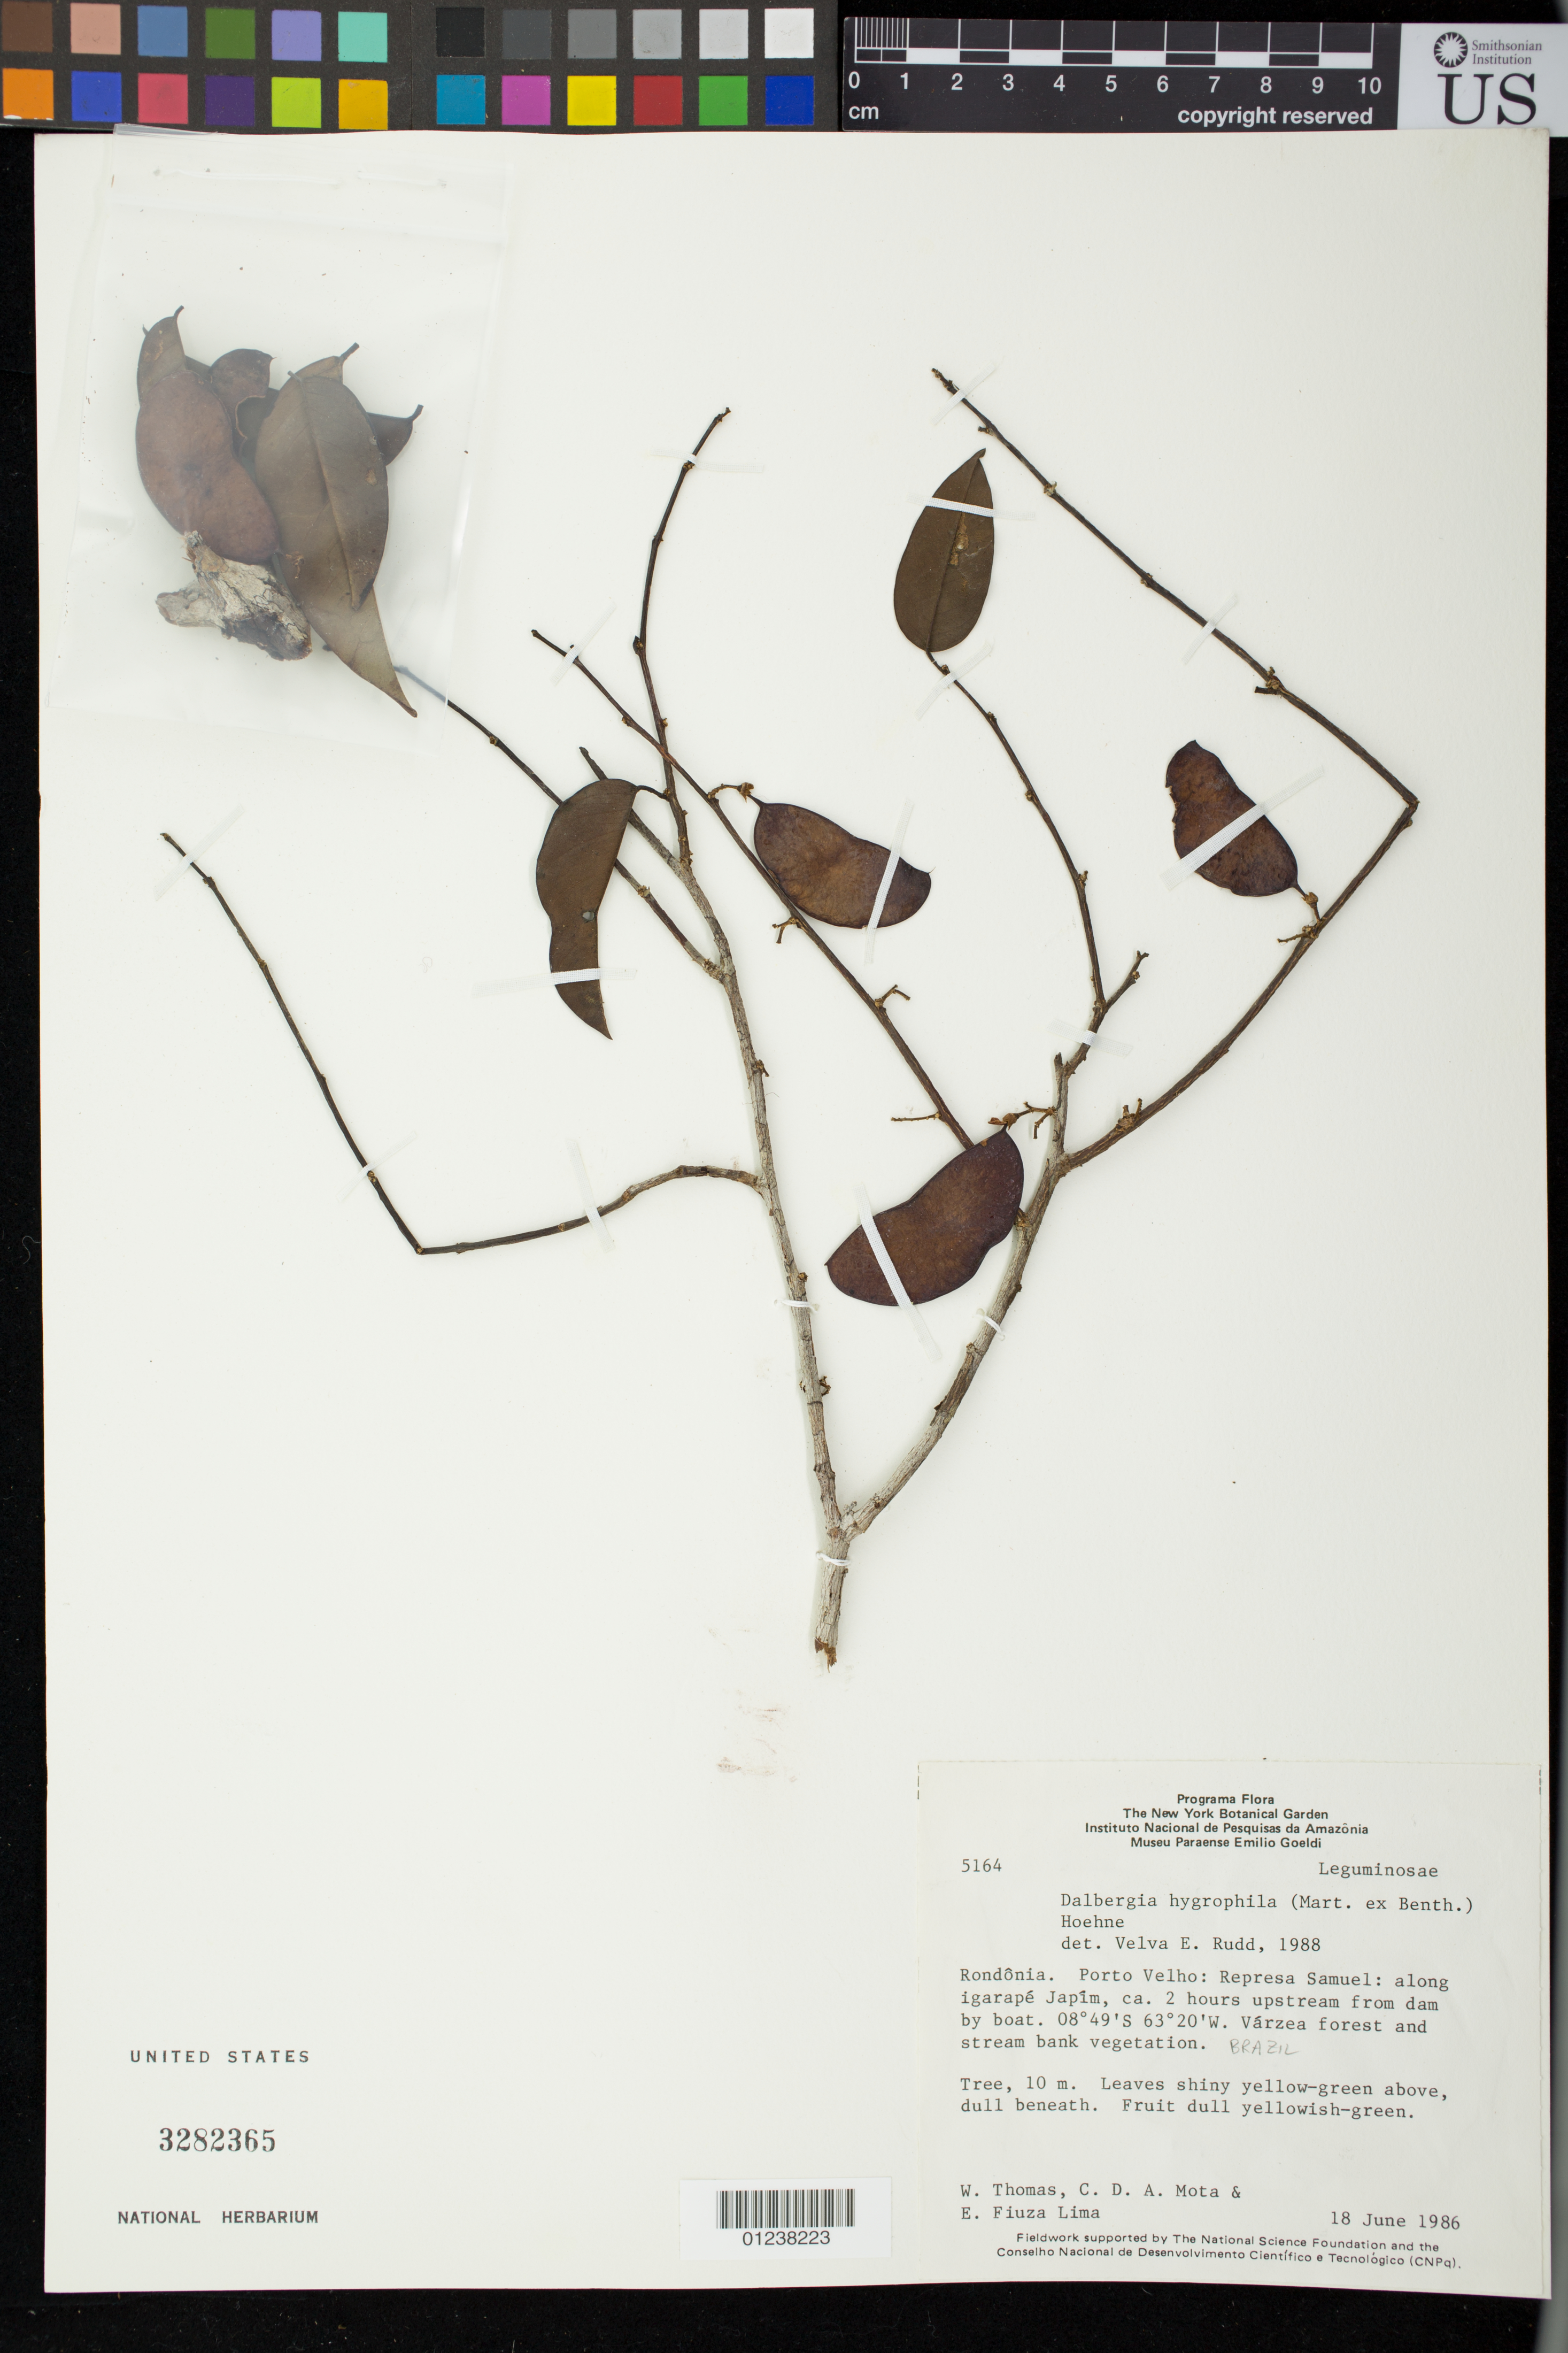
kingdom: Plantae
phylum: Tracheophyta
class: Magnoliopsida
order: Fabales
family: Fabaceae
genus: Dalbergia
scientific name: Dalbergia hygrophila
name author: (Mart. ex Benth.) Hoehne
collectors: W. Thomas, C. D. A. Mota & E. Fiuza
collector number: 5164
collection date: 1986-06-18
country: Brazil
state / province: Rondonia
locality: Porto Velho: Represa Samuel: along igarape Japim, ca. 2 hours upstream from dam by boat.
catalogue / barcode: US 3282365